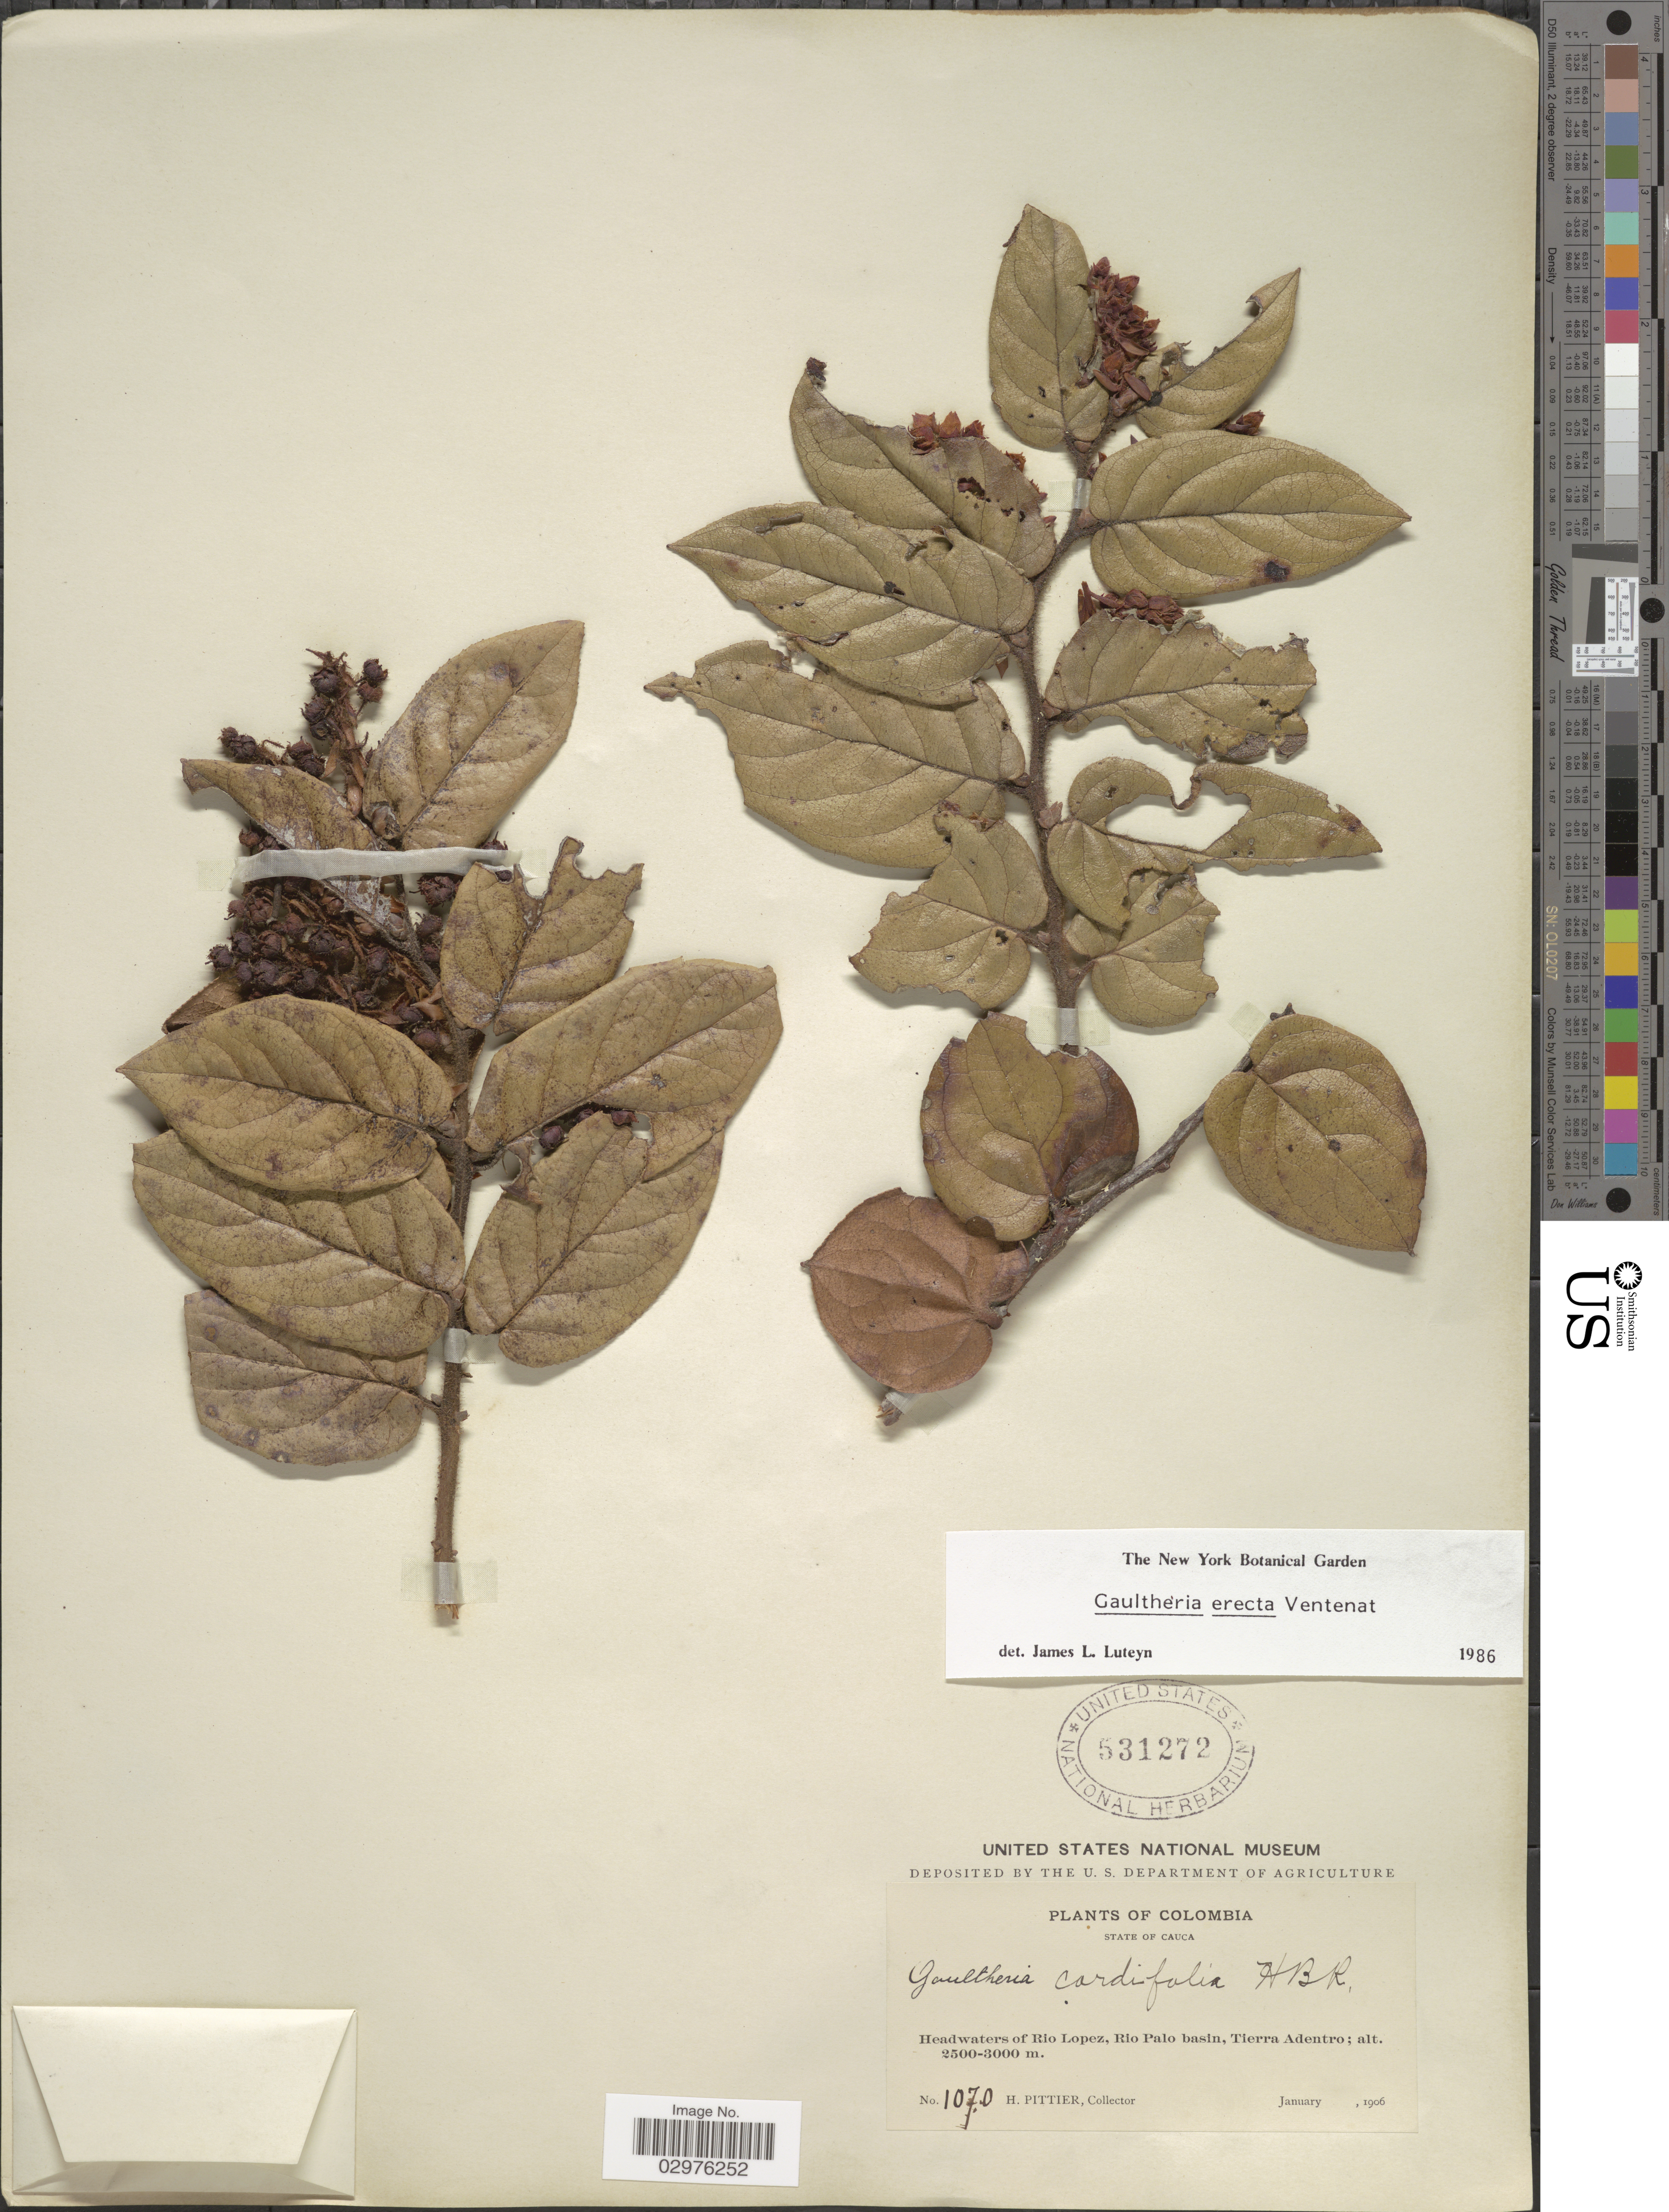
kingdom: Plantae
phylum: Tracheophyta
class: Magnoliopsida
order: Ericales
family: Ericaceae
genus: Gaultheria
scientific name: Gaultheria erecta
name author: Vent.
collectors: H. F. Pittier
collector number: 1070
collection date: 1906-01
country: Colombia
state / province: Cauca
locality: State of Cauca. Headwaters of Rio Lopez, Rio Palo basin, Tierra Adentro.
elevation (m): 2500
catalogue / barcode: US 531272